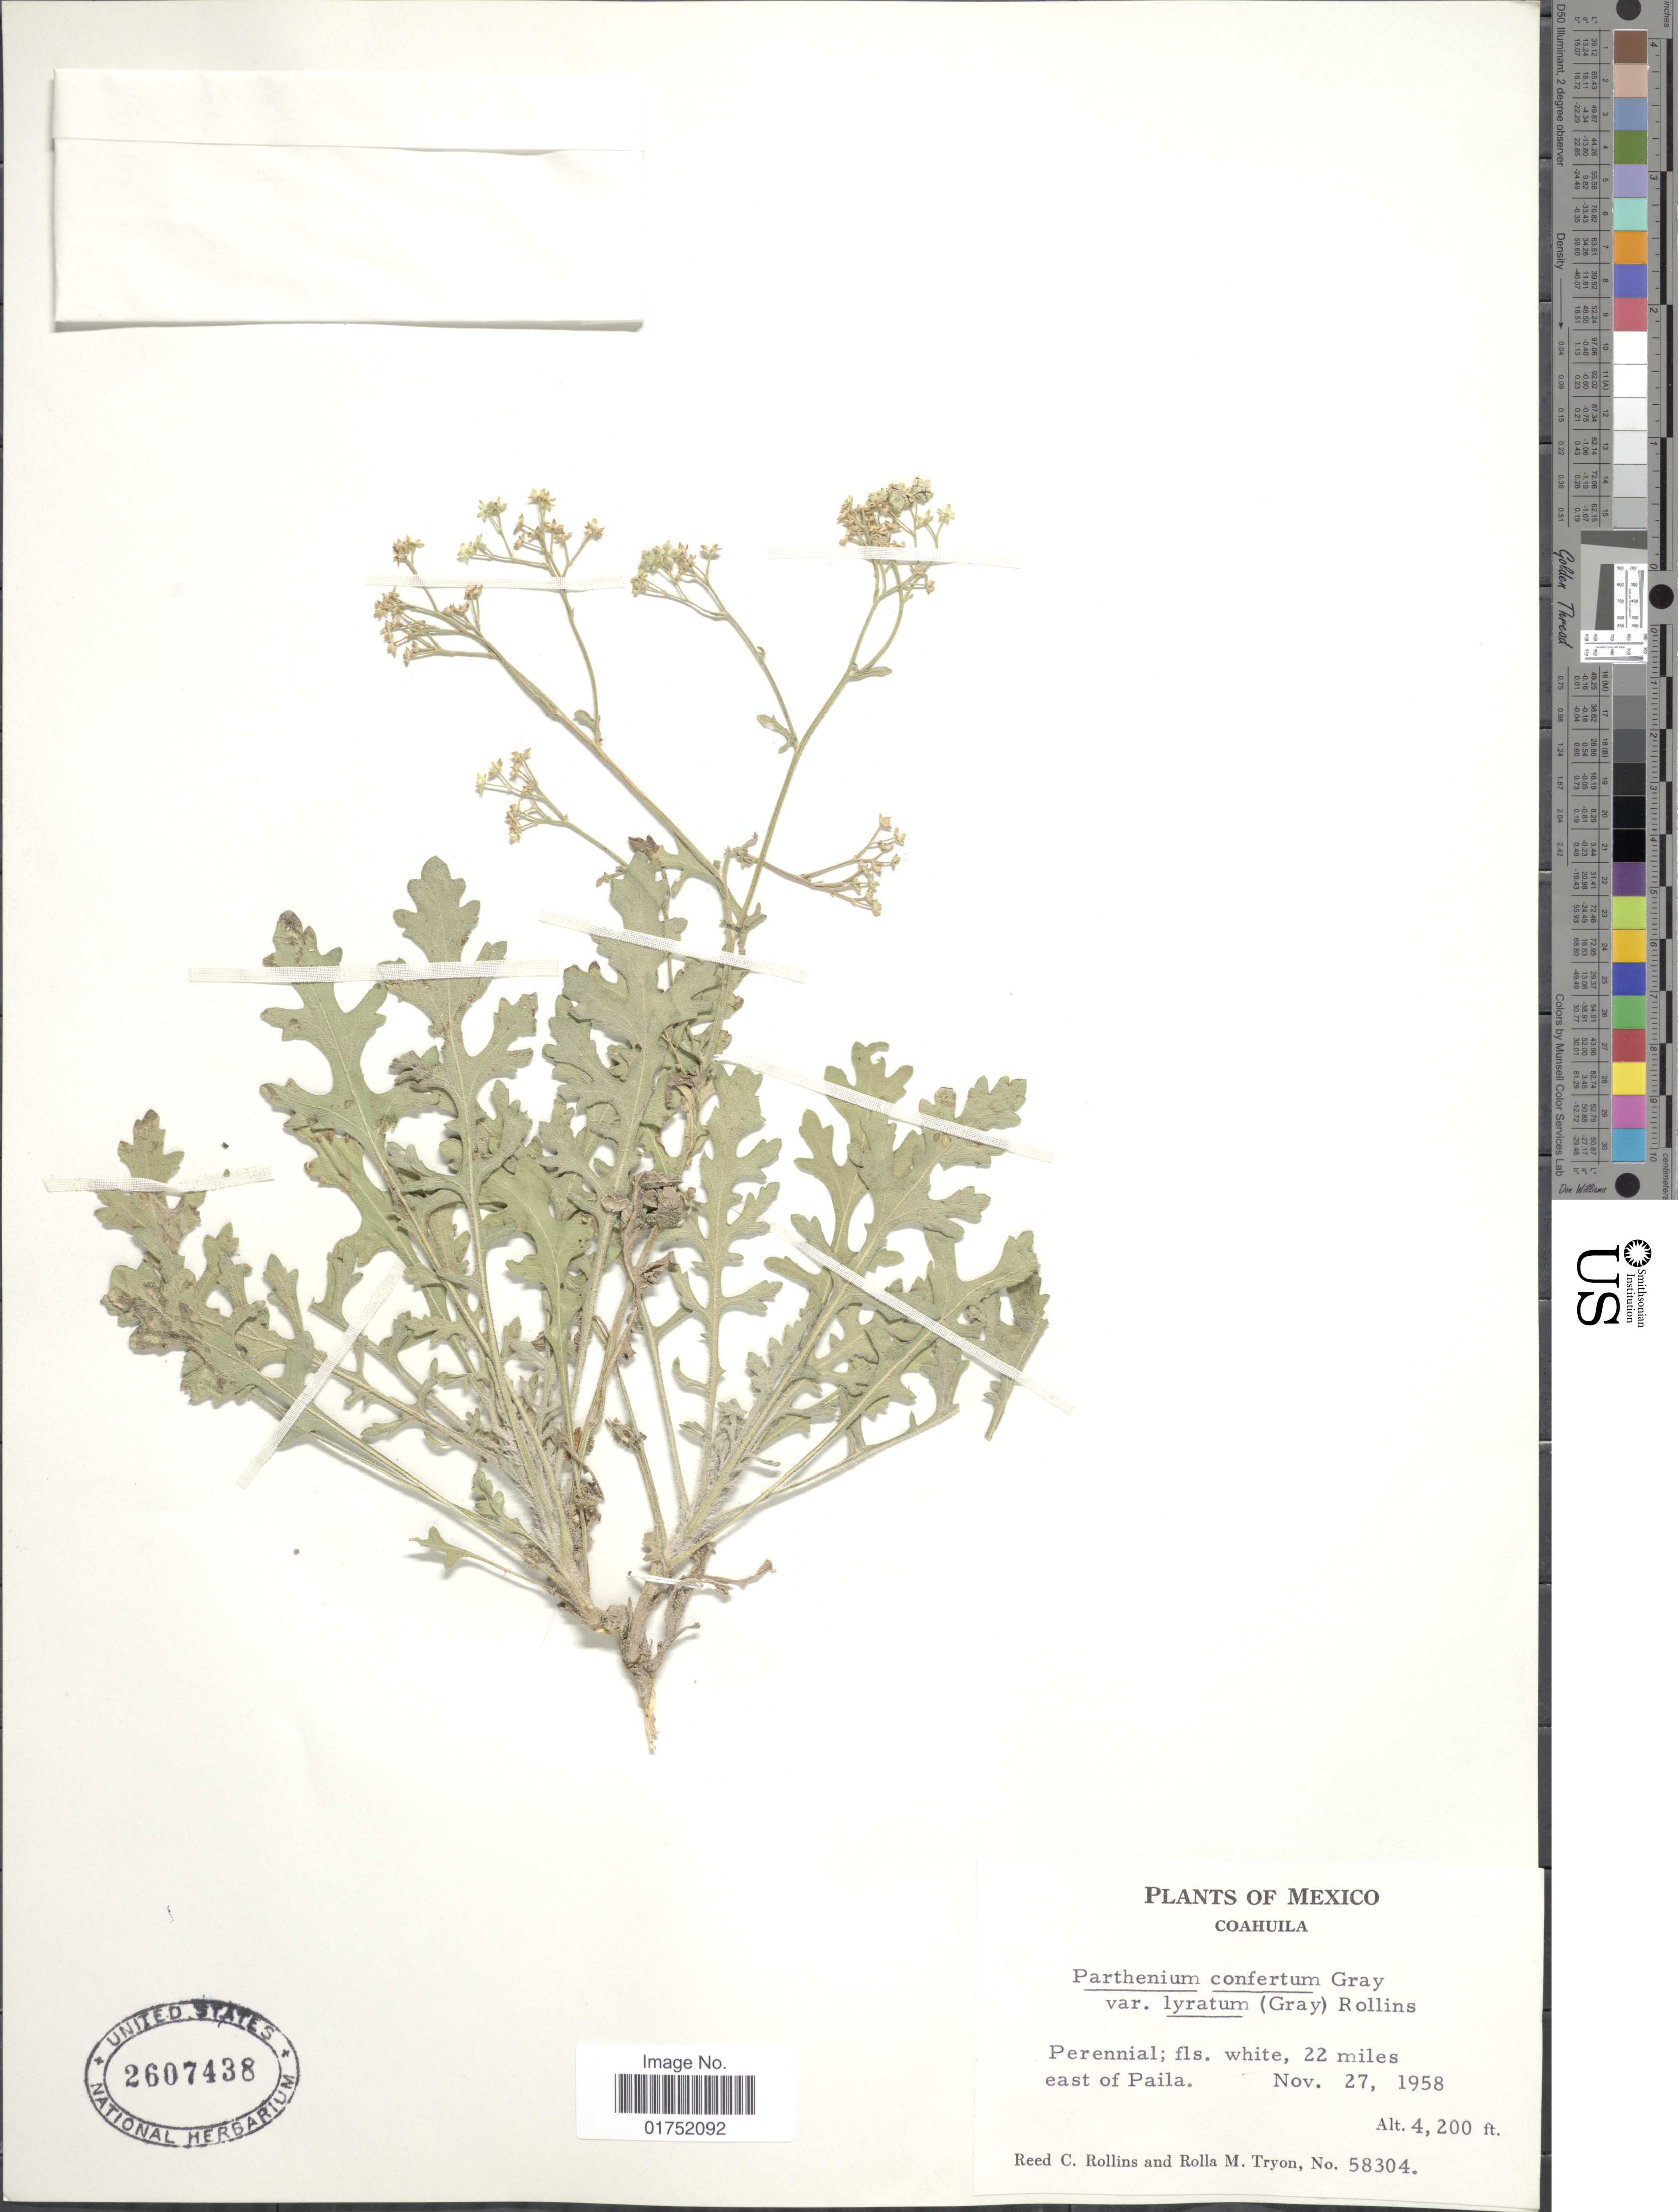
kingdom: Plantae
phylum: Tracheophyta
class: Magnoliopsida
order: Asterales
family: Asteraceae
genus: Parthenium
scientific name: Parthenium confertum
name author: A. Gray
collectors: R. C. Rollins & R. M. Tryon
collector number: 58304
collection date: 1958-11-27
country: Mexico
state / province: Coahuila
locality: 22 miles east of Paila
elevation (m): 1280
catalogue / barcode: US 2607438